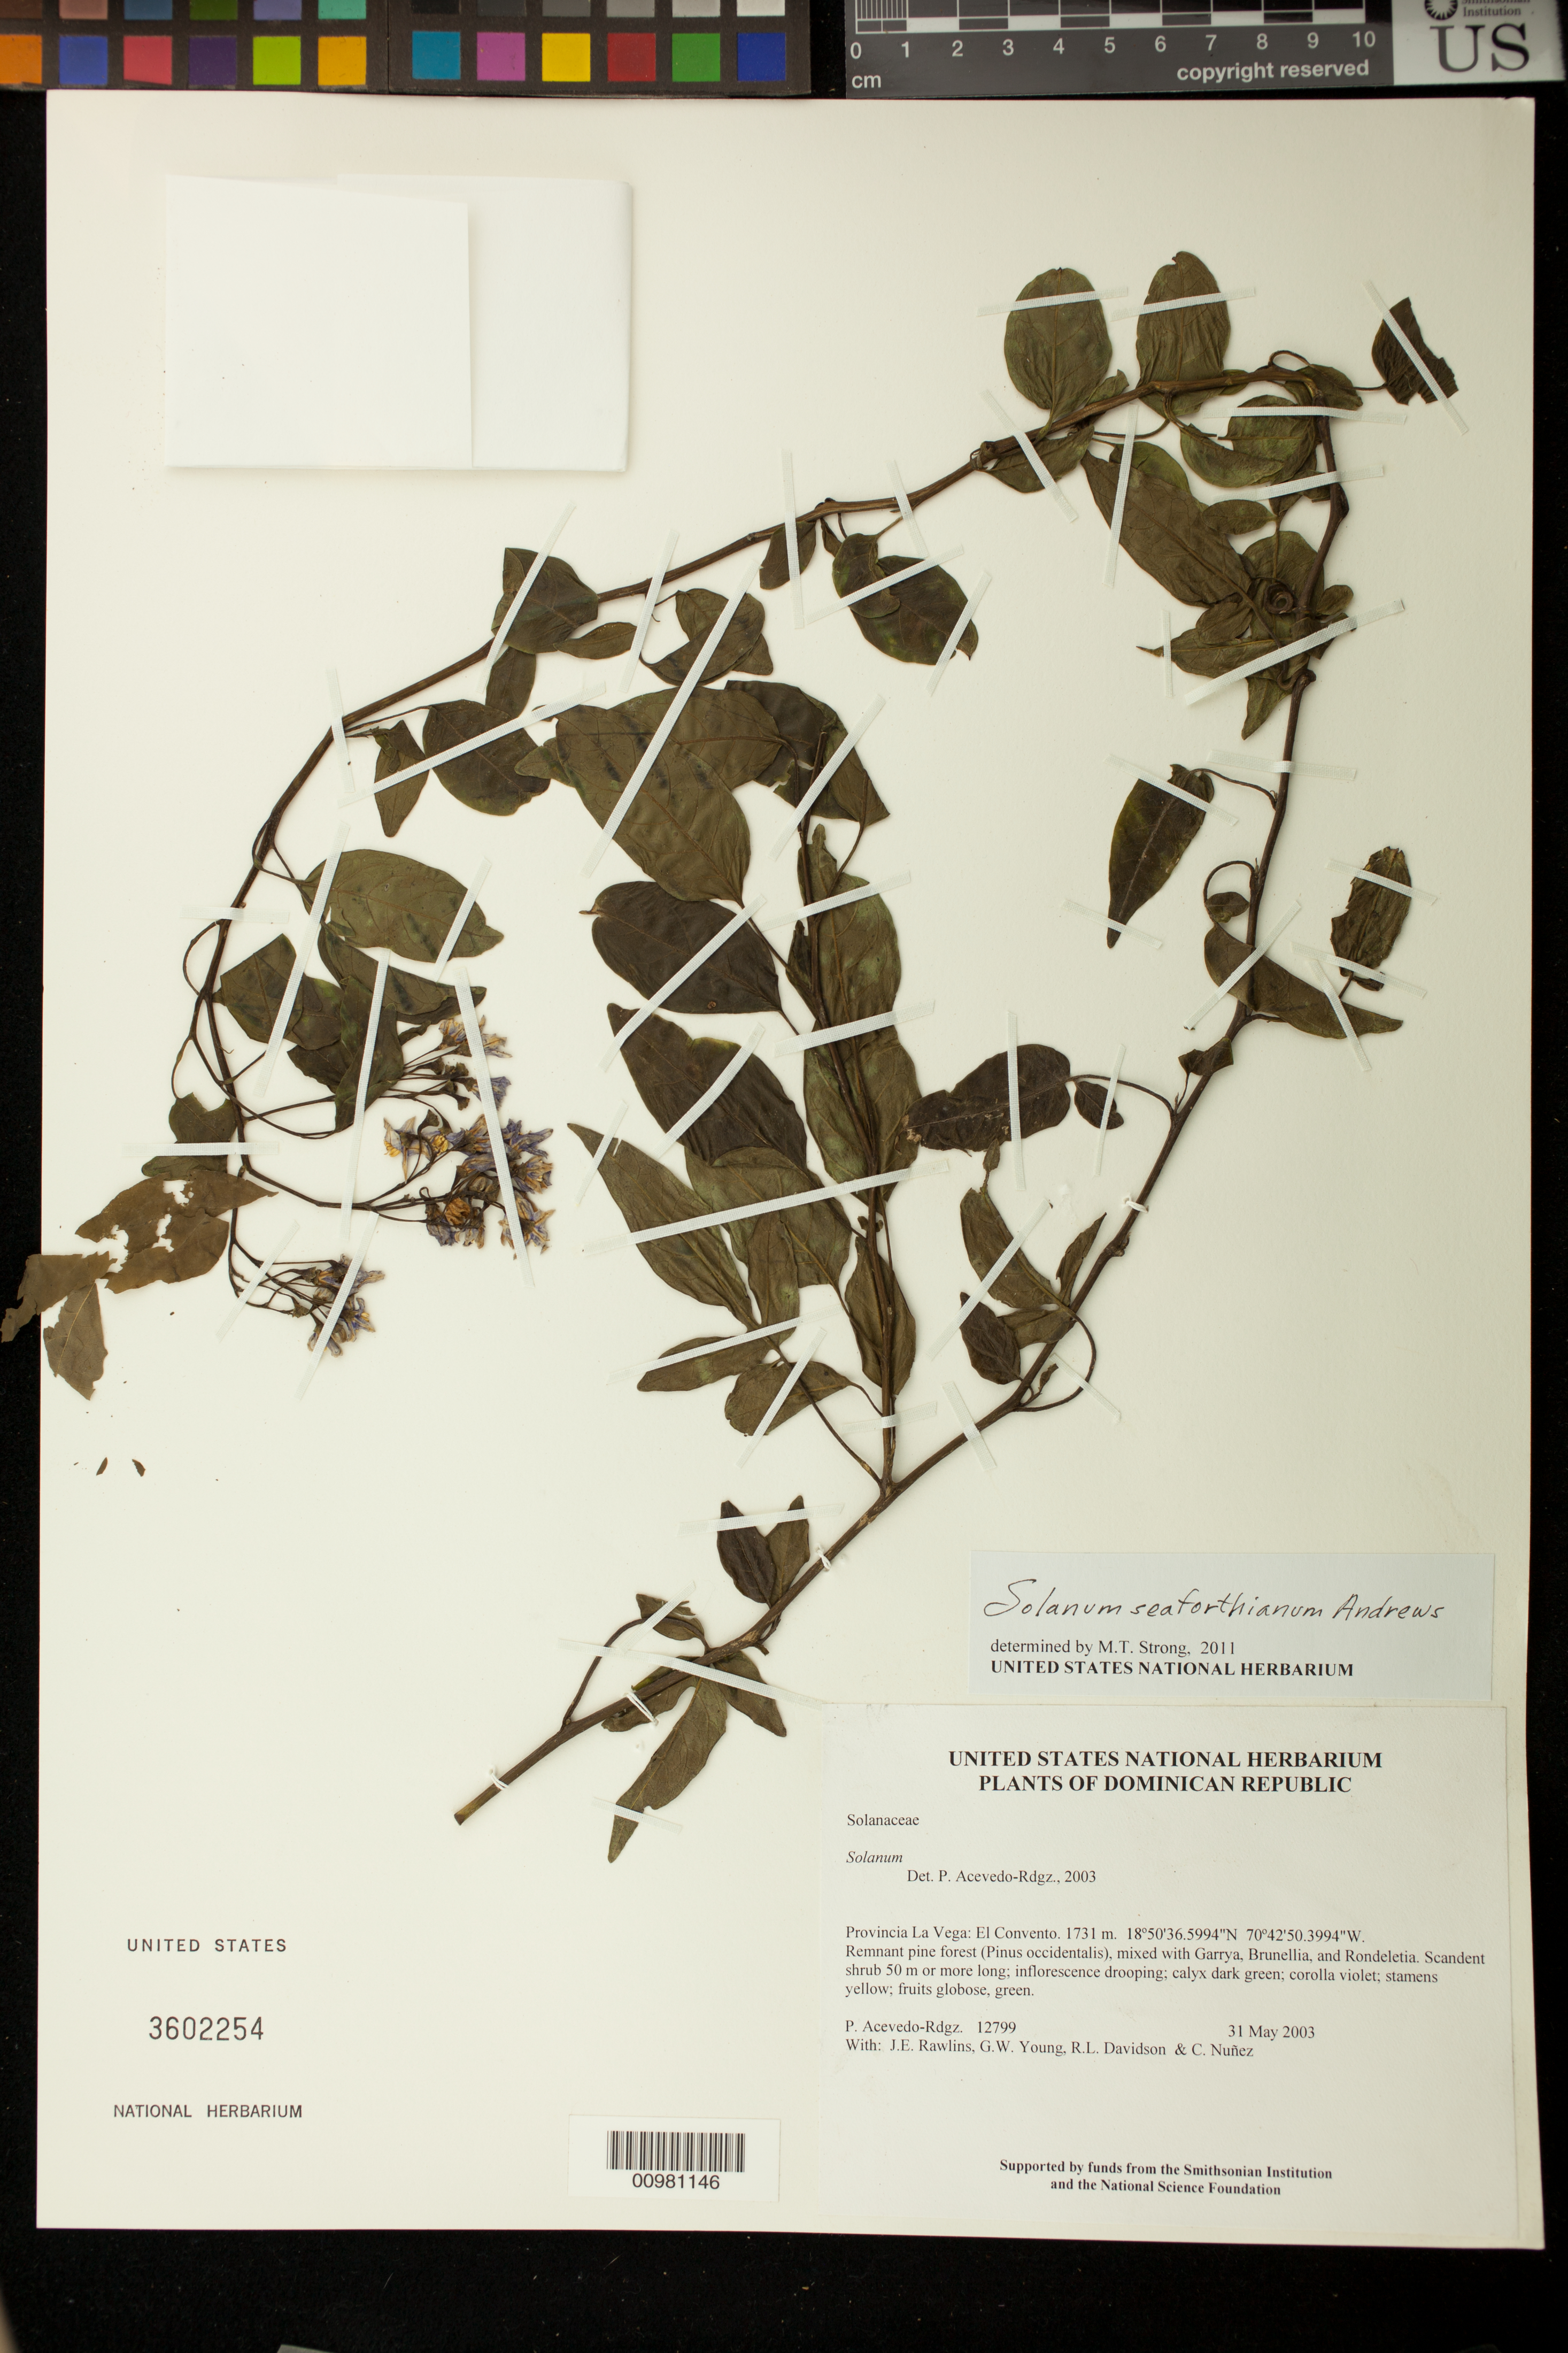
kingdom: Plantae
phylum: Tracheophyta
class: Magnoliopsida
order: Solanales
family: Solanaceae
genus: Solanum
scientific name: Solanum seaforthianum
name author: Andrews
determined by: Strong, M. T., (US), Smithsonian Institution - National Museum of Natural History (UNITED STATES)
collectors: P. Acevedo-Rodr., J. Rawlins, G. Young, R. Davidson & C. Nunez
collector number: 12799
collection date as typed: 31 May 2003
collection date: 2003-05-31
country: Dominican Republic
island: Hispaniola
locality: Provincia La Vega: El Convento.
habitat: Remnant pine forest (Pinus occidentalis), mixed with Garrya, Brunellia, and Rondeletia.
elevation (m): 1731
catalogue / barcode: US 3602254